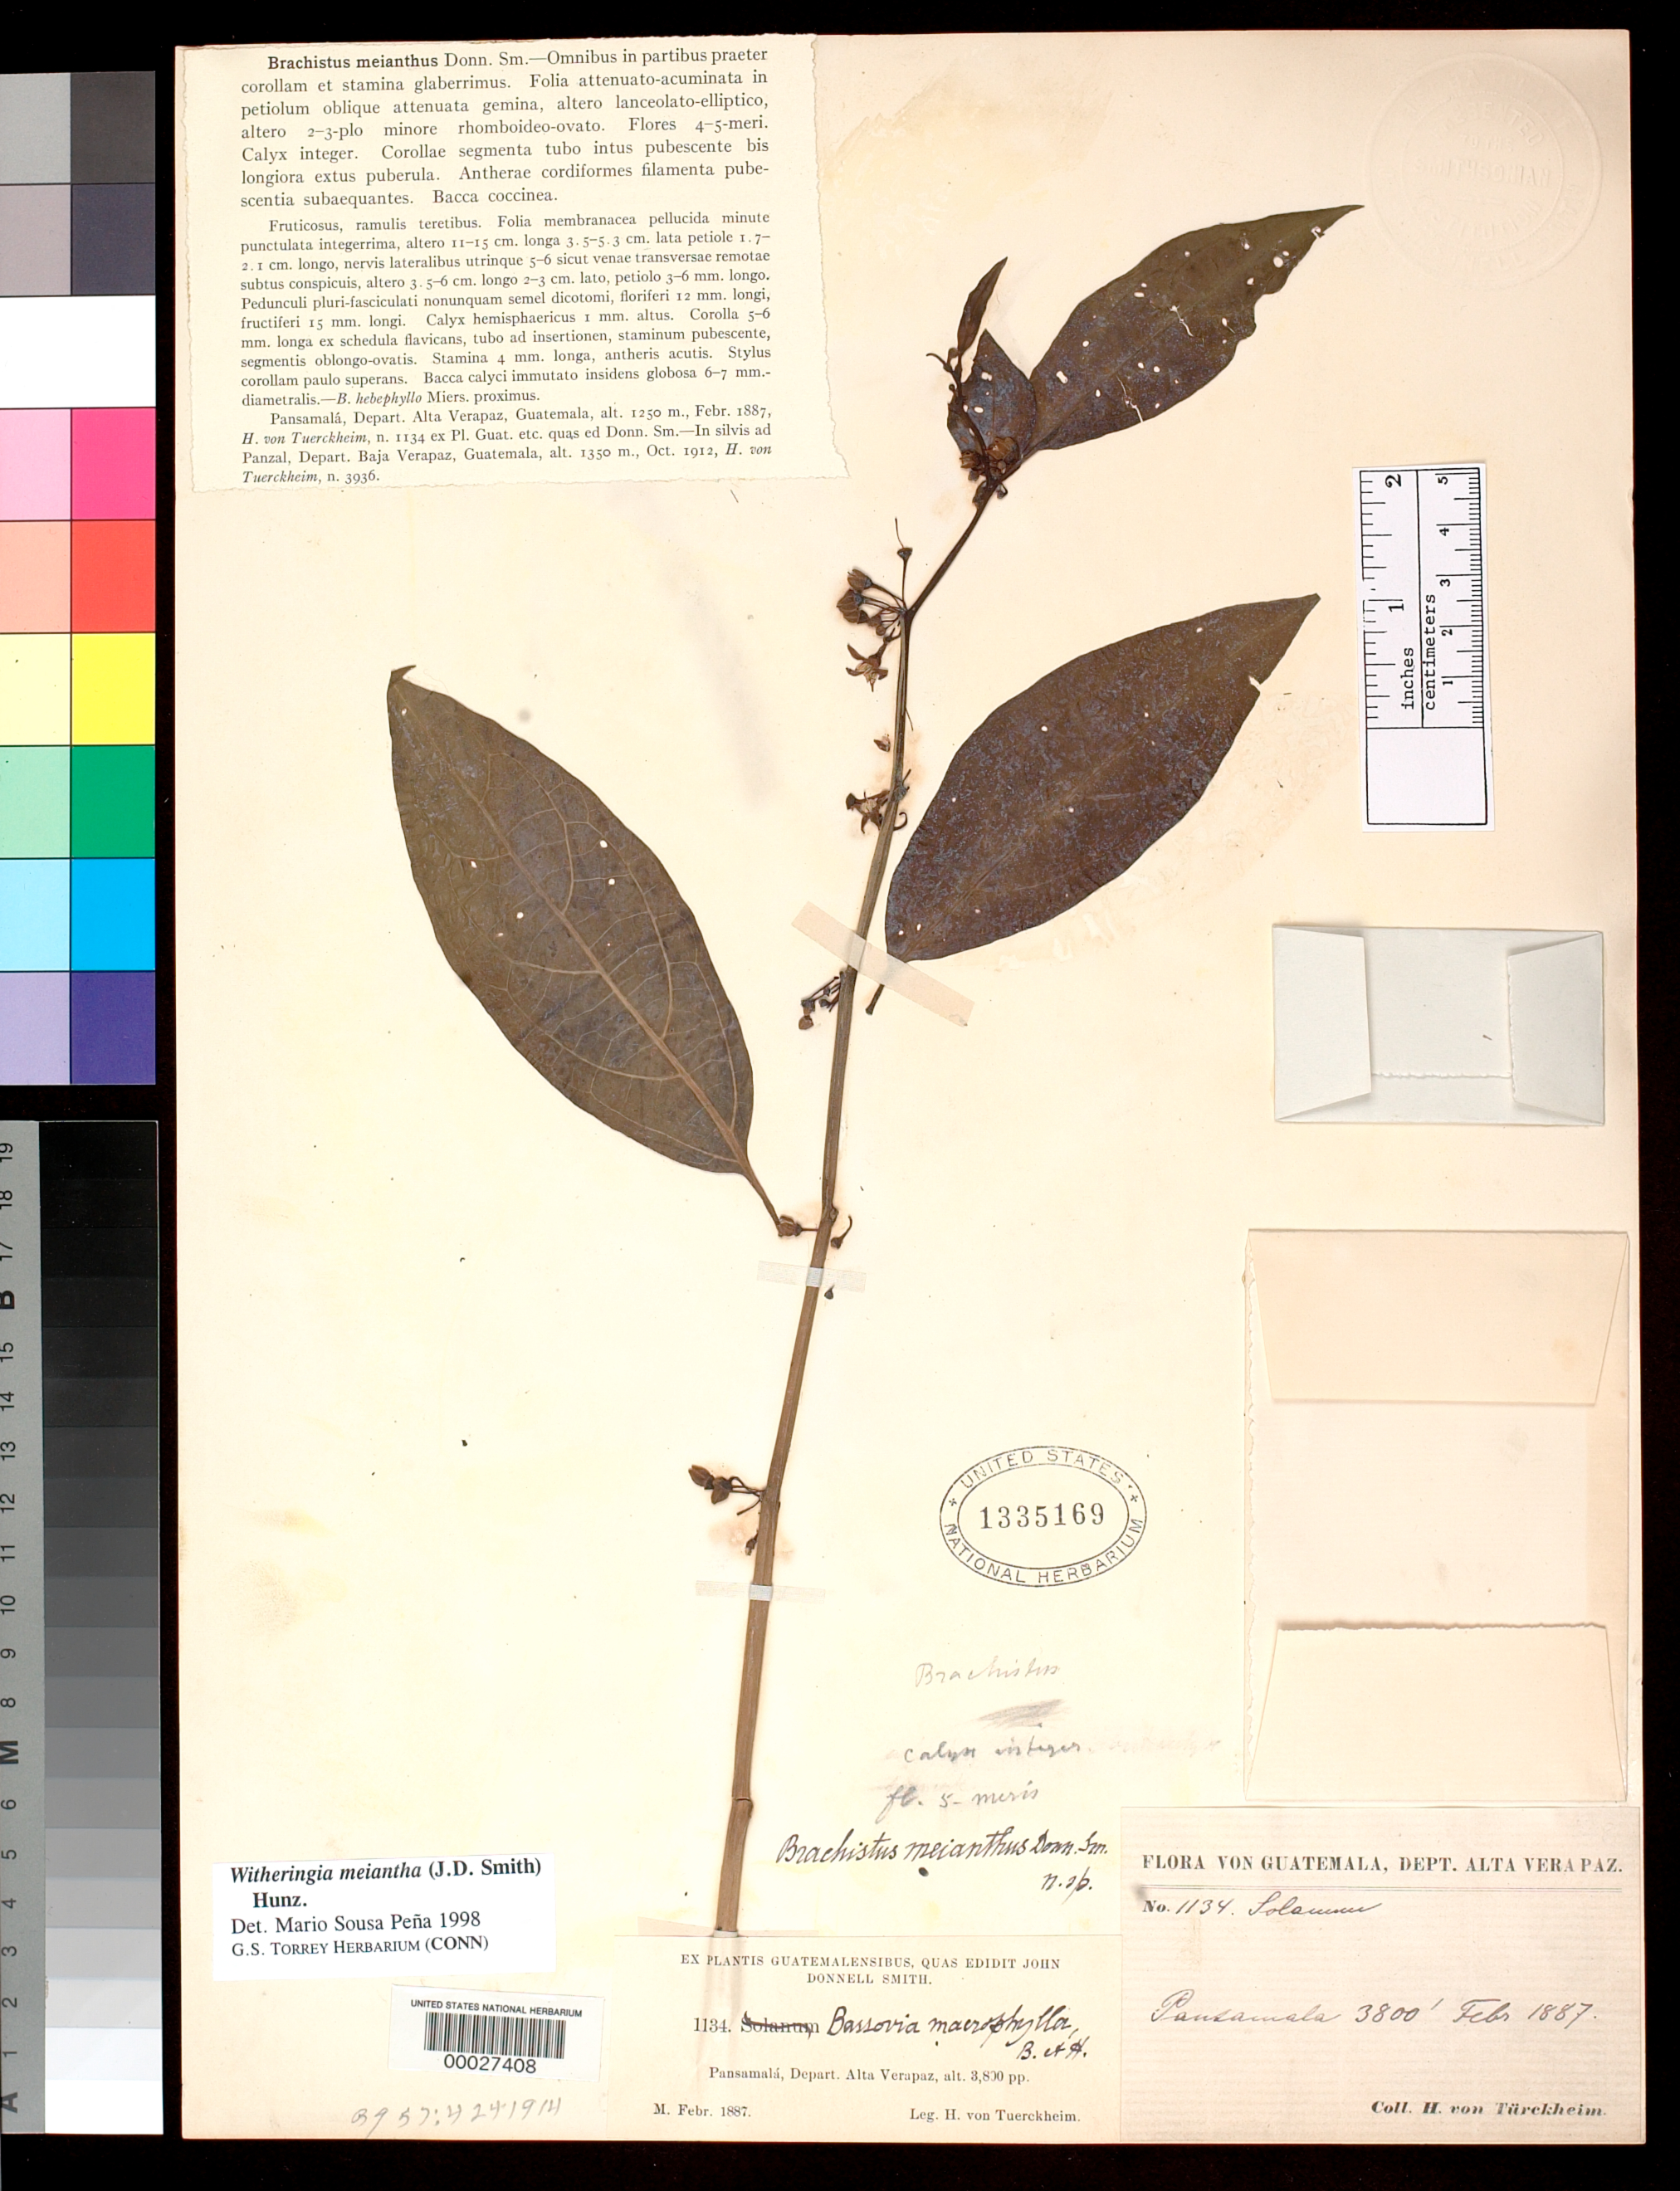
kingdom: Plantae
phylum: Tracheophyta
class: Magnoliopsida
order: Solanales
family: Solanaceae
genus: Brachistus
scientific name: Brachistus meianthus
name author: Donn. Sm.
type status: Syntype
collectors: H. von Türckheim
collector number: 1134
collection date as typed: Feb 1887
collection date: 1887-02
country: Guatemala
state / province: Alta Verapaz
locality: Pansamalá.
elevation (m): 1250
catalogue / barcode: US 1335169